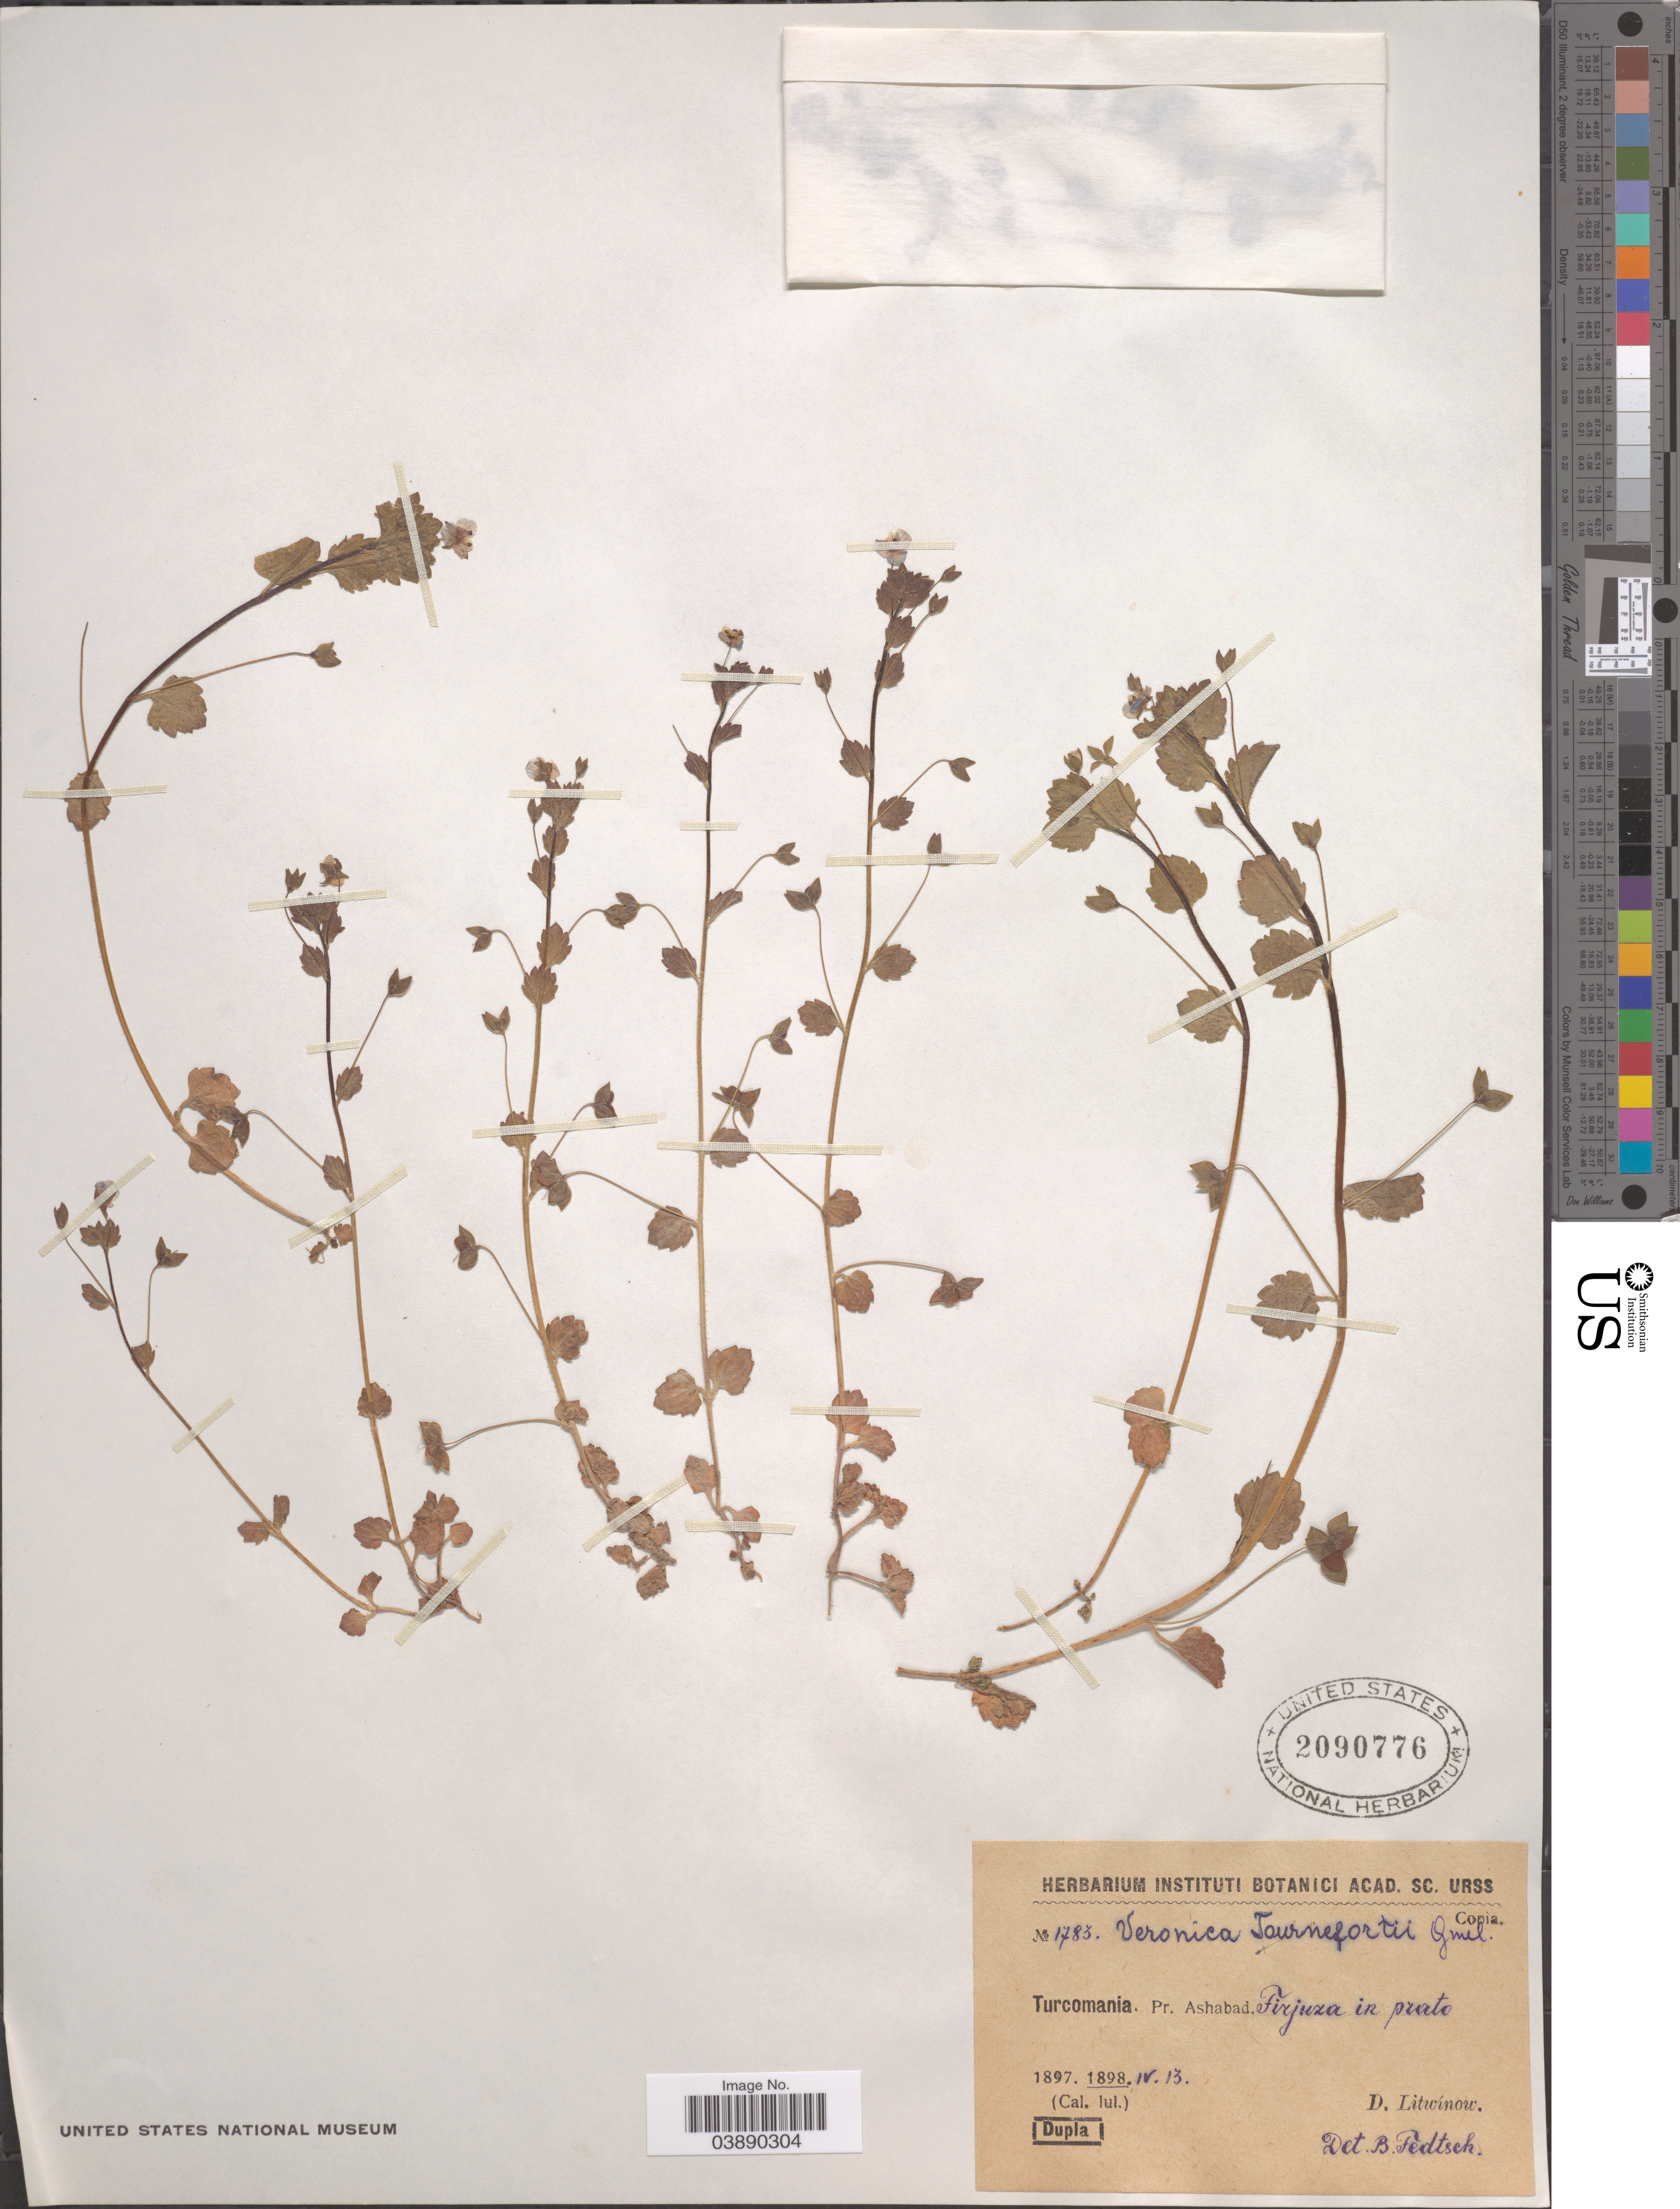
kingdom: Plantae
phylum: Tracheophyta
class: Magnoliopsida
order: Lamiales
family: Plantaginaceae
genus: Veronica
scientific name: Veronica persica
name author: Poir.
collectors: D. Litwinow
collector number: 1783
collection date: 1898-04-13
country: Turkmenistan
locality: Turcomania. Pr. Ashabad. Firjuza in prato.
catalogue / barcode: US 2090776